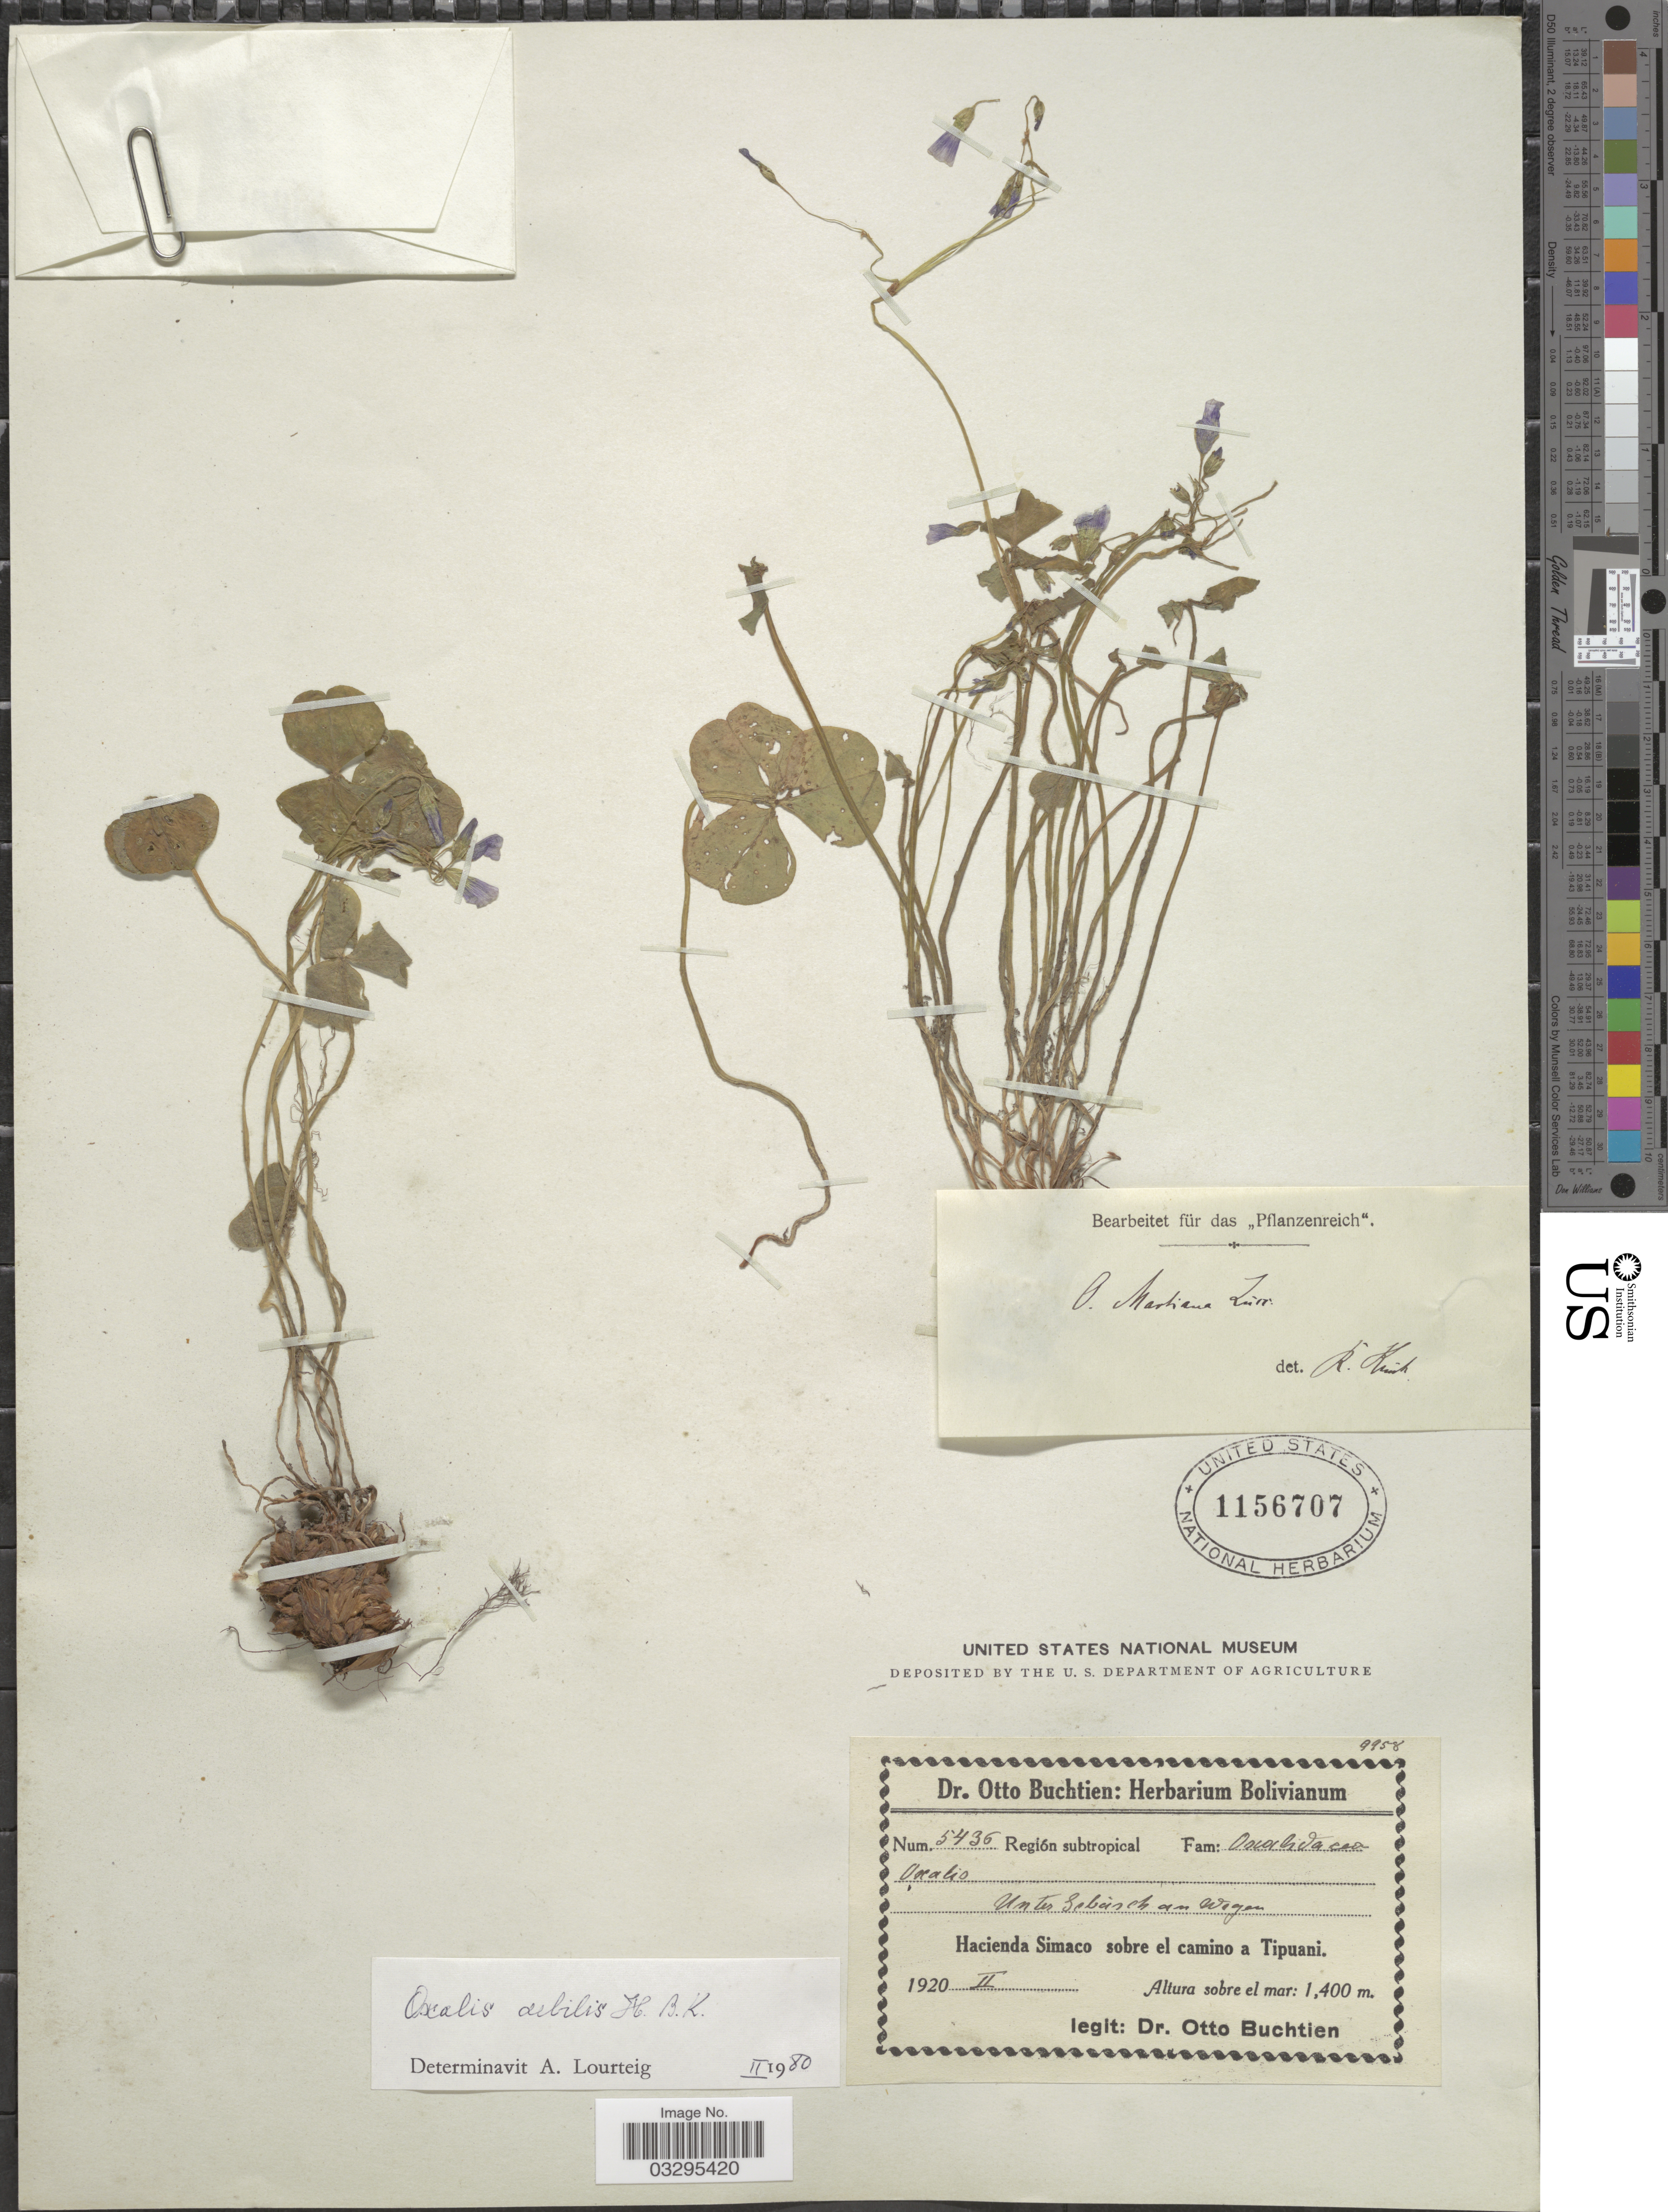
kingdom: Plantae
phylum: Tracheophyta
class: Magnoliopsida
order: Oxalidales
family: Oxalidaceae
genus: Oxalis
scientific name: Oxalis debilis var. debilis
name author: Kunth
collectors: O. Buchtien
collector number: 5436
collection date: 1920-02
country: Bolivia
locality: Región subtropical. Hacienda Simaco sobre el camino a Tipuani.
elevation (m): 1400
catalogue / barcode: US 1156707